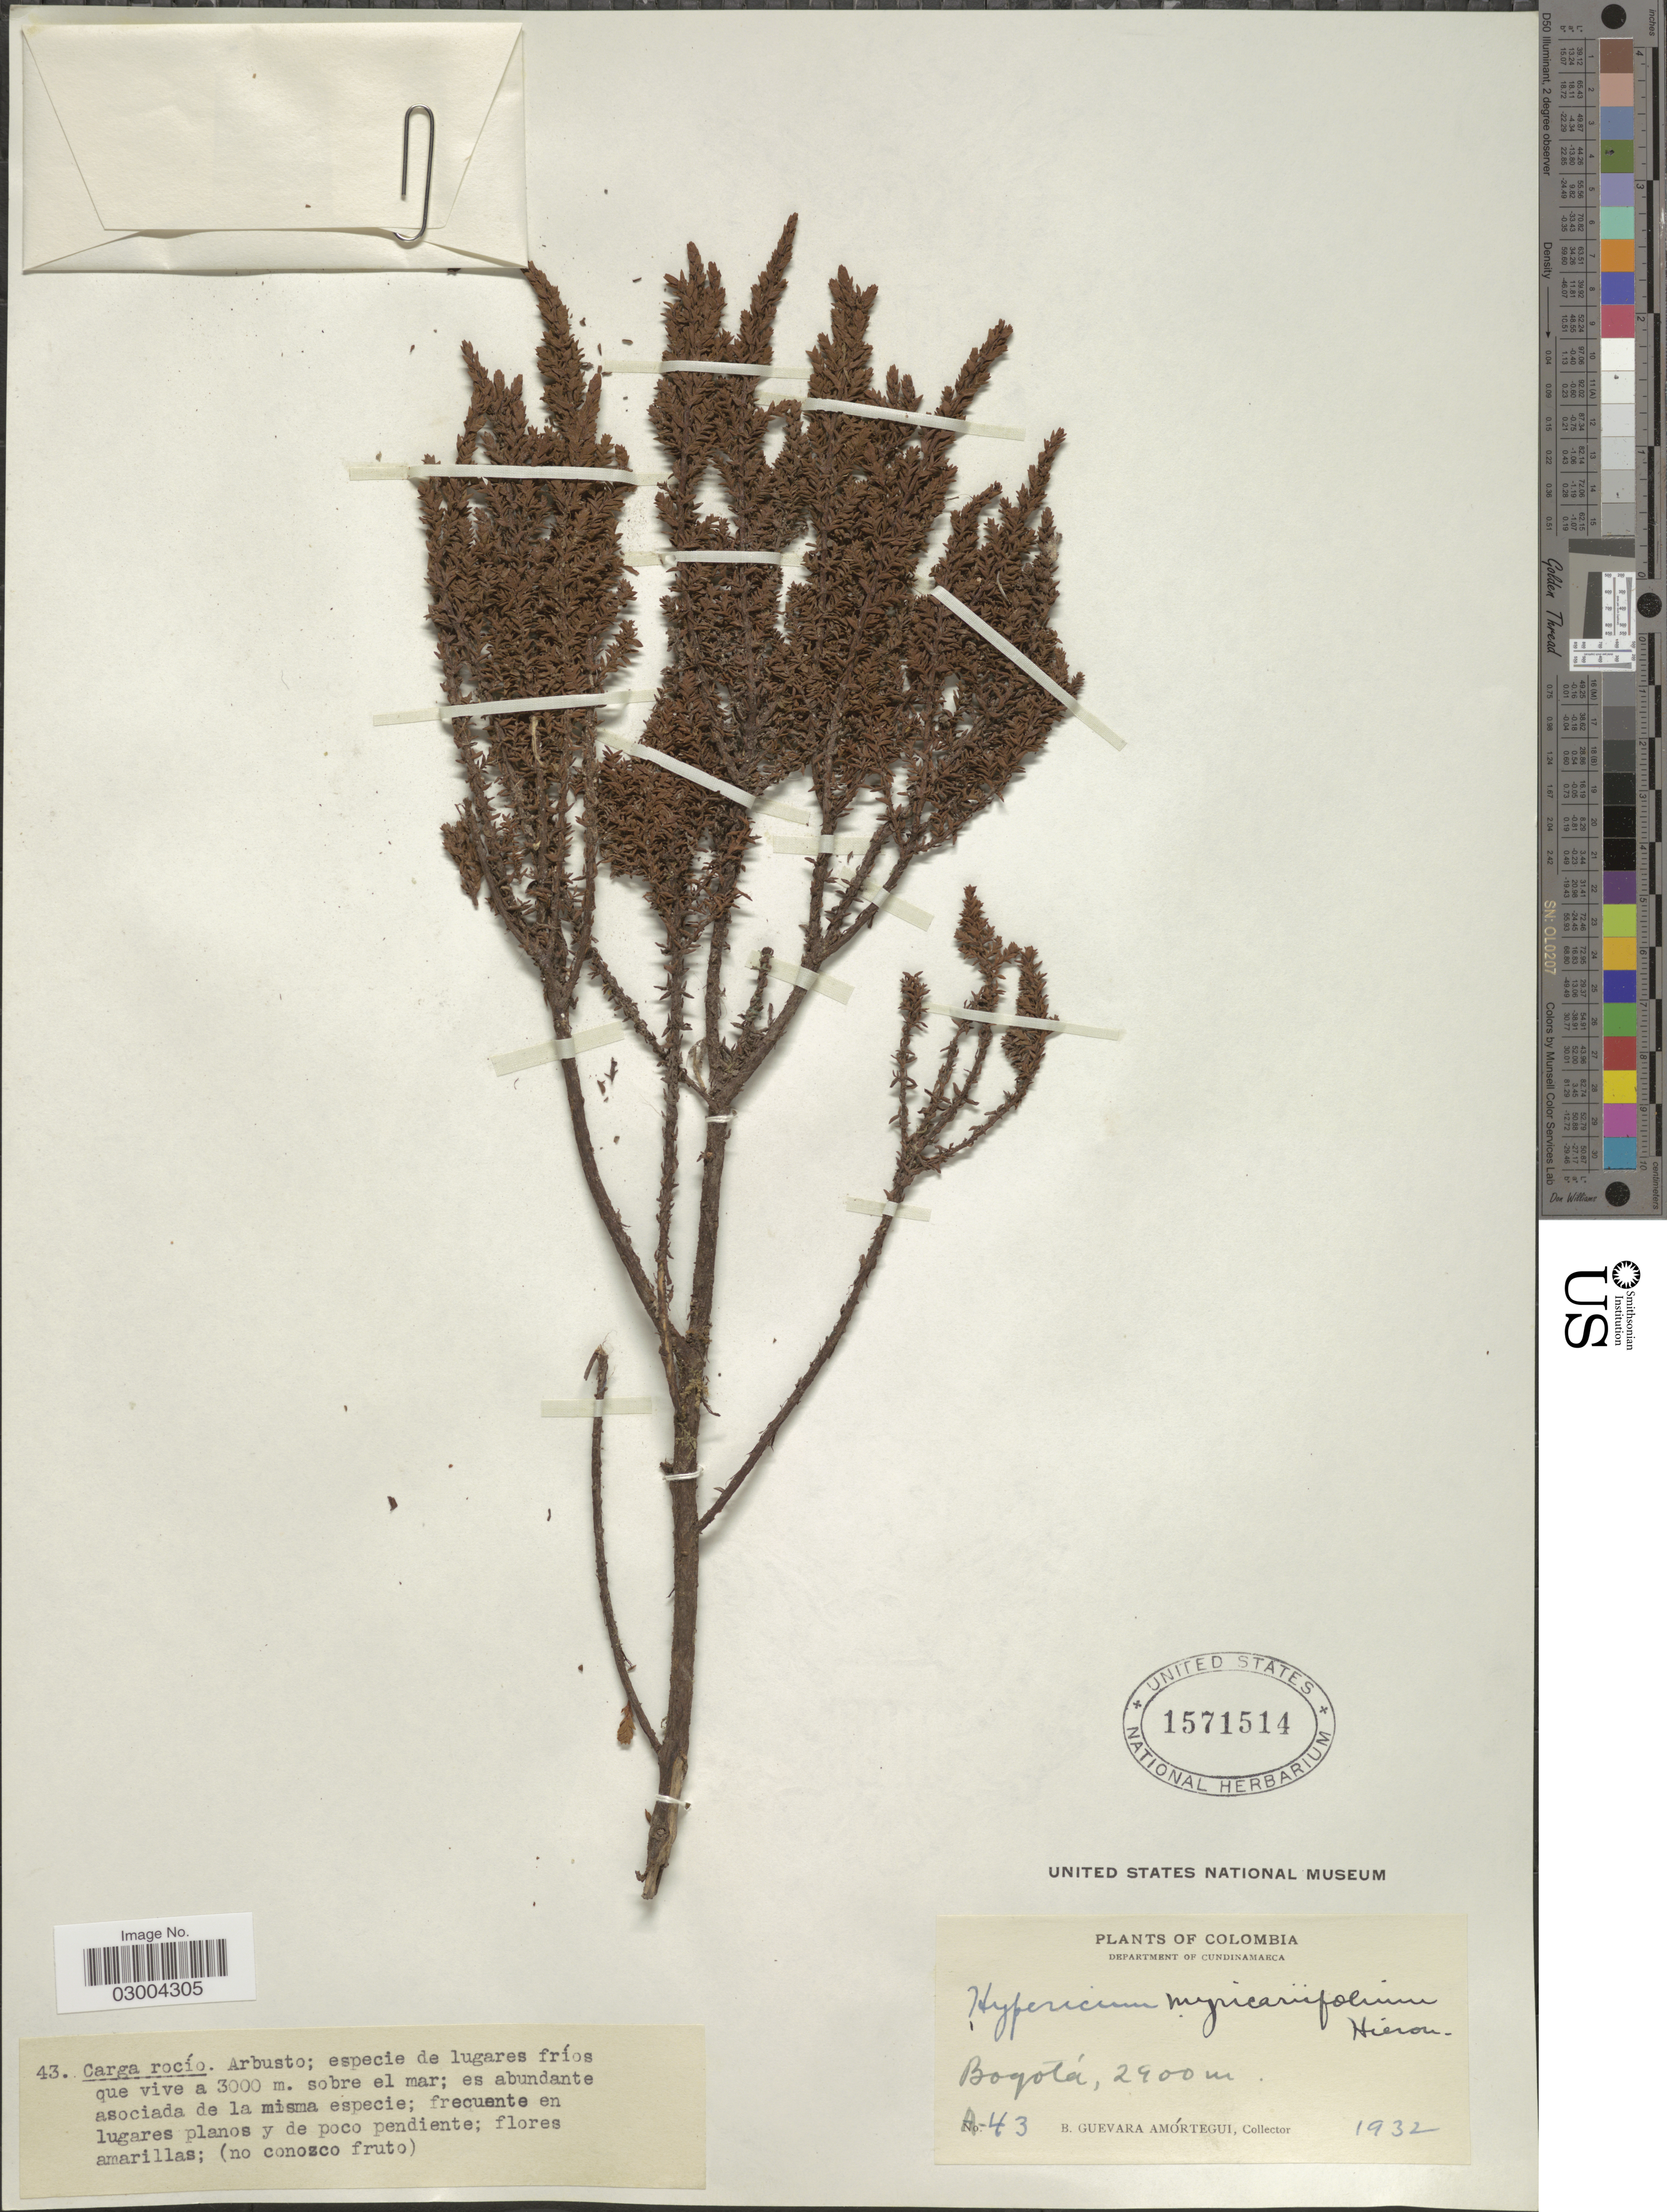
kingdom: Plantae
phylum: Tracheophyta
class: Magnoliopsida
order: Malpighiales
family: Hypericaceae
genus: Hypericum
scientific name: Hypericum myricariifolium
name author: Hieron.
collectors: B. Guevara Amortegui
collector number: A-43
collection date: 1932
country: Colombia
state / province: Cundinamarca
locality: Department of Cundinamarca. Bogotá.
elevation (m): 2900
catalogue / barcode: US 1571514